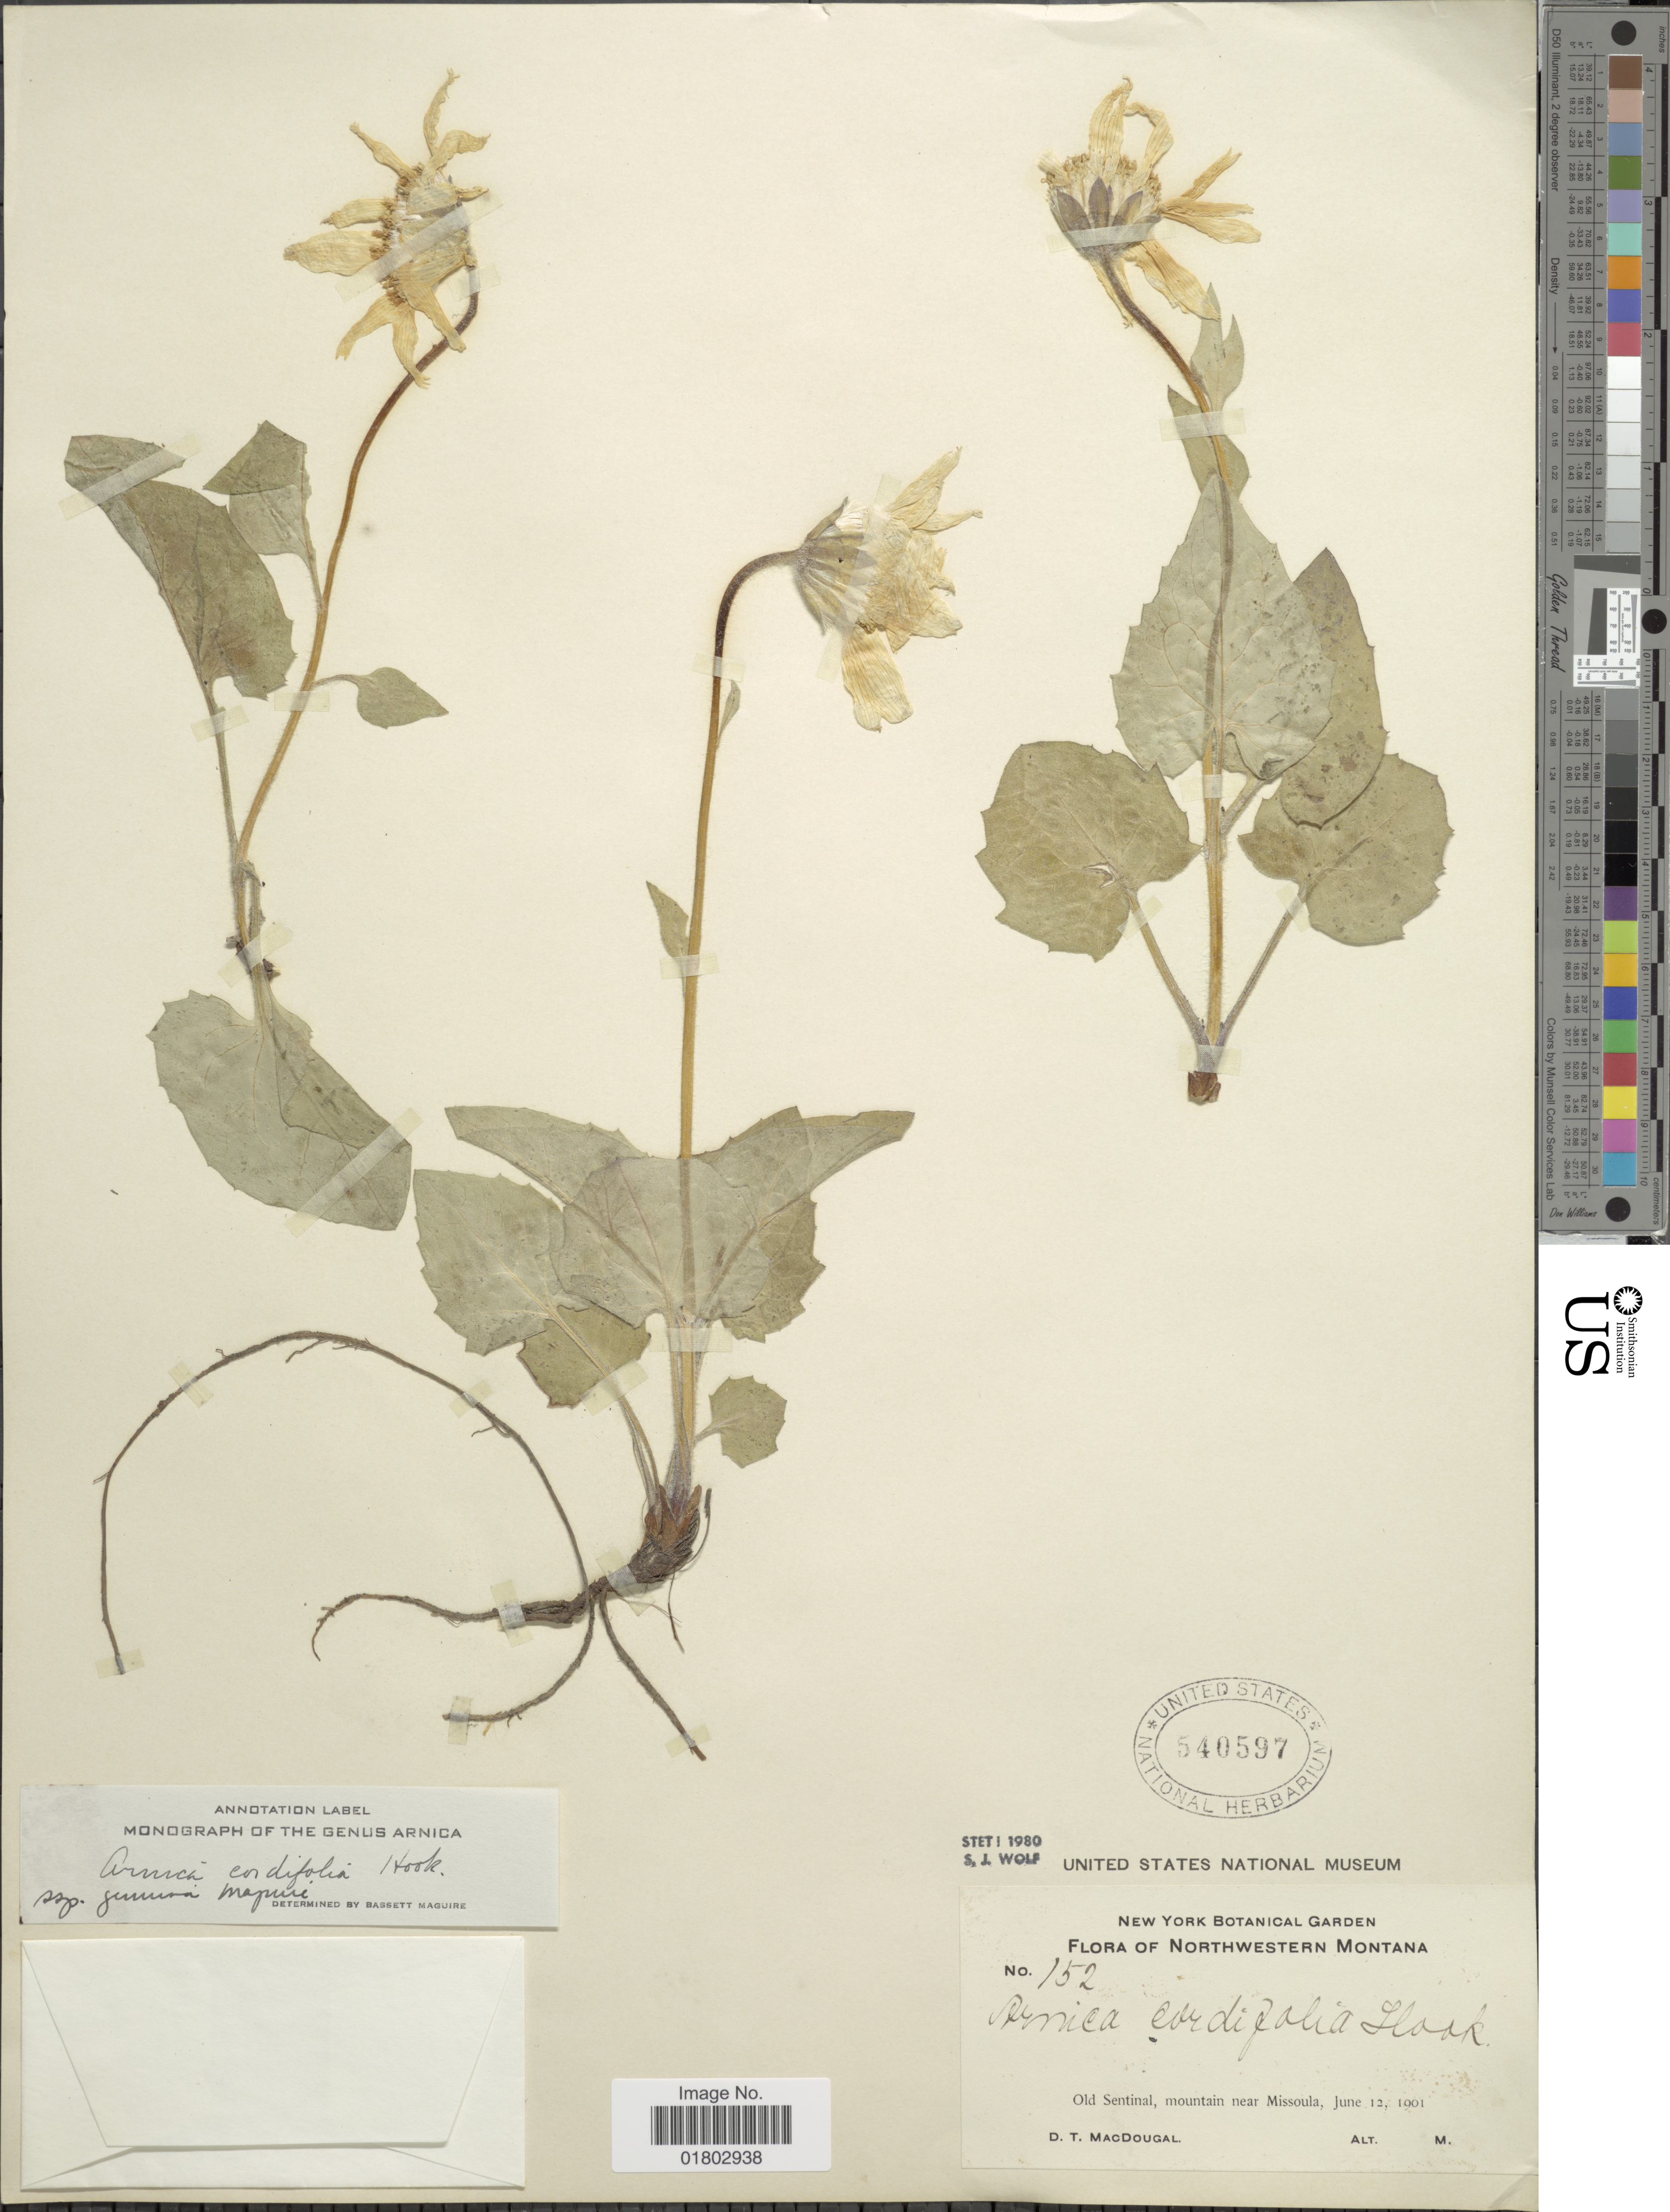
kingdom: Plantae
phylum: Tracheophyta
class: Magnoliopsida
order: Asterales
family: Asteraceae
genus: Arnica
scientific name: Arnica cordifolia subsp. genuina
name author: Maguire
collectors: D. T. MacDougal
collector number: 152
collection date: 1901-06-12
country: United States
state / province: Montana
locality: Northwestern Montana, Old Sentinal, mountain near Missoula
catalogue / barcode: US 540597